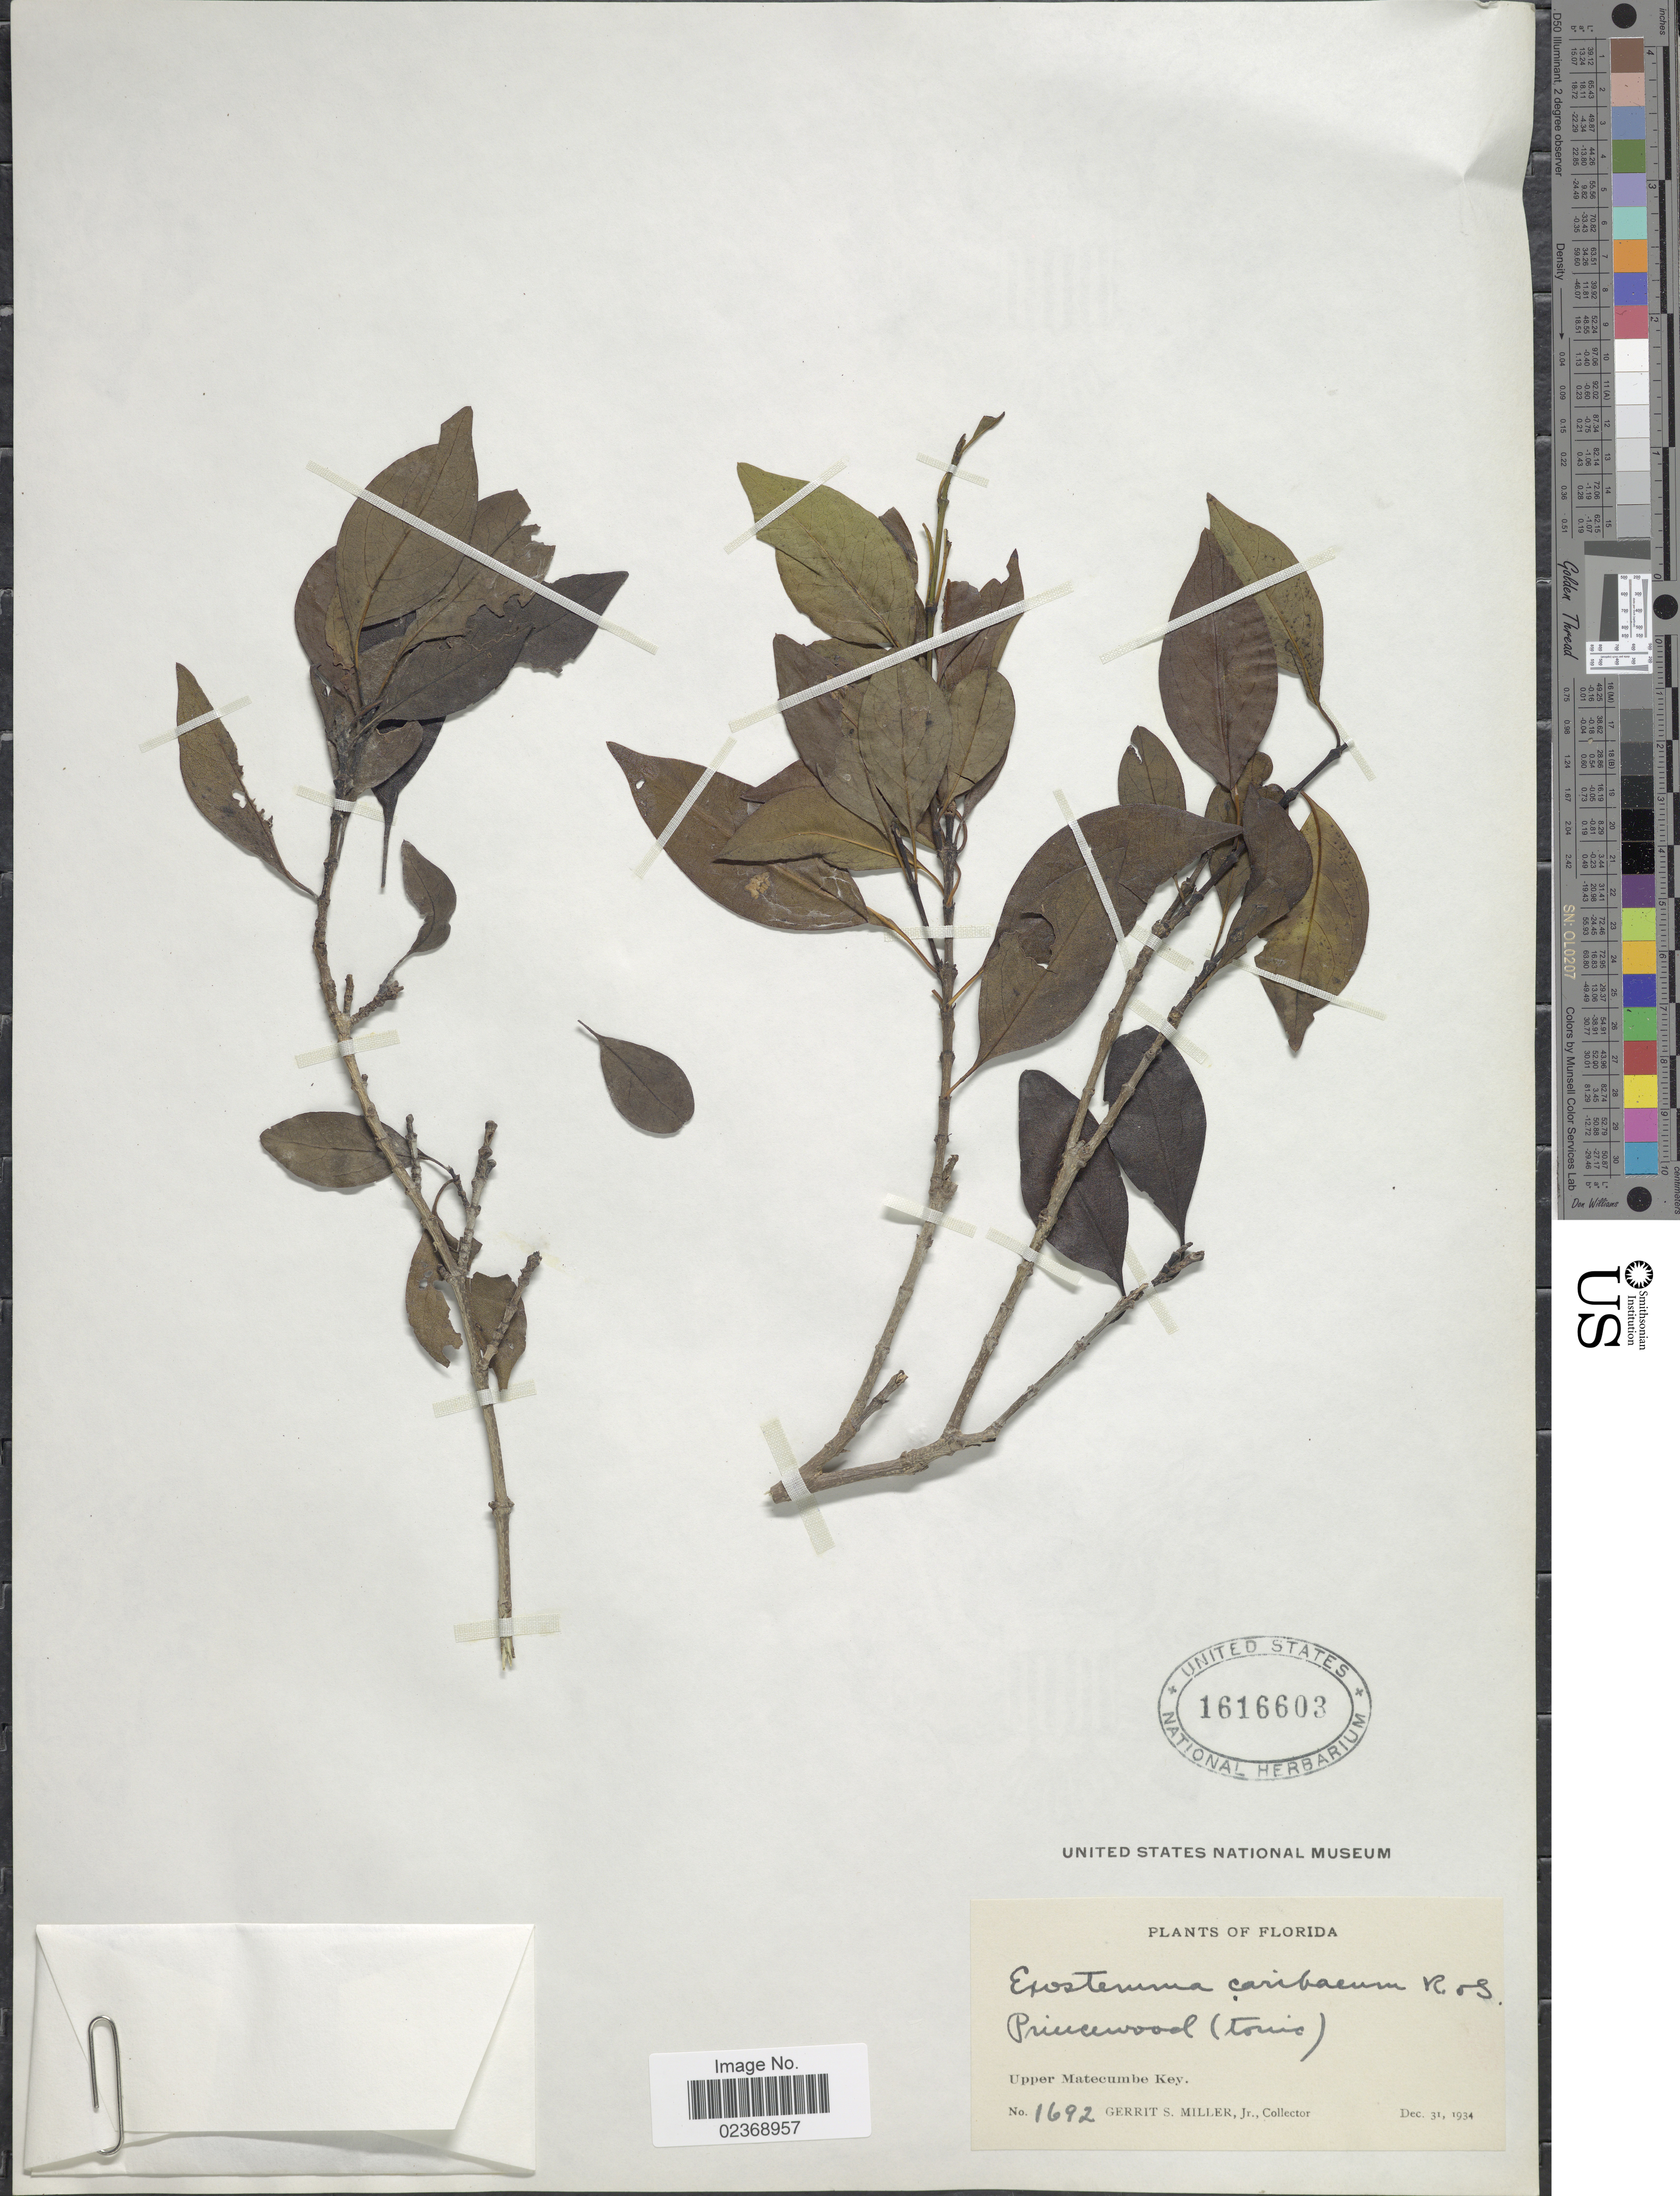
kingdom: Plantae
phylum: Tracheophyta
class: Magnoliopsida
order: Gentianales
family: Rubiaceae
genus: Exostema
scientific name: Exostema caribaeum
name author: (Jacq.) Roem. & Schult.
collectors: G. S. Miller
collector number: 1692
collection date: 1934-12-31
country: United States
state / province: Florida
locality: Upper Matecumbe Key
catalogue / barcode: US 1616603